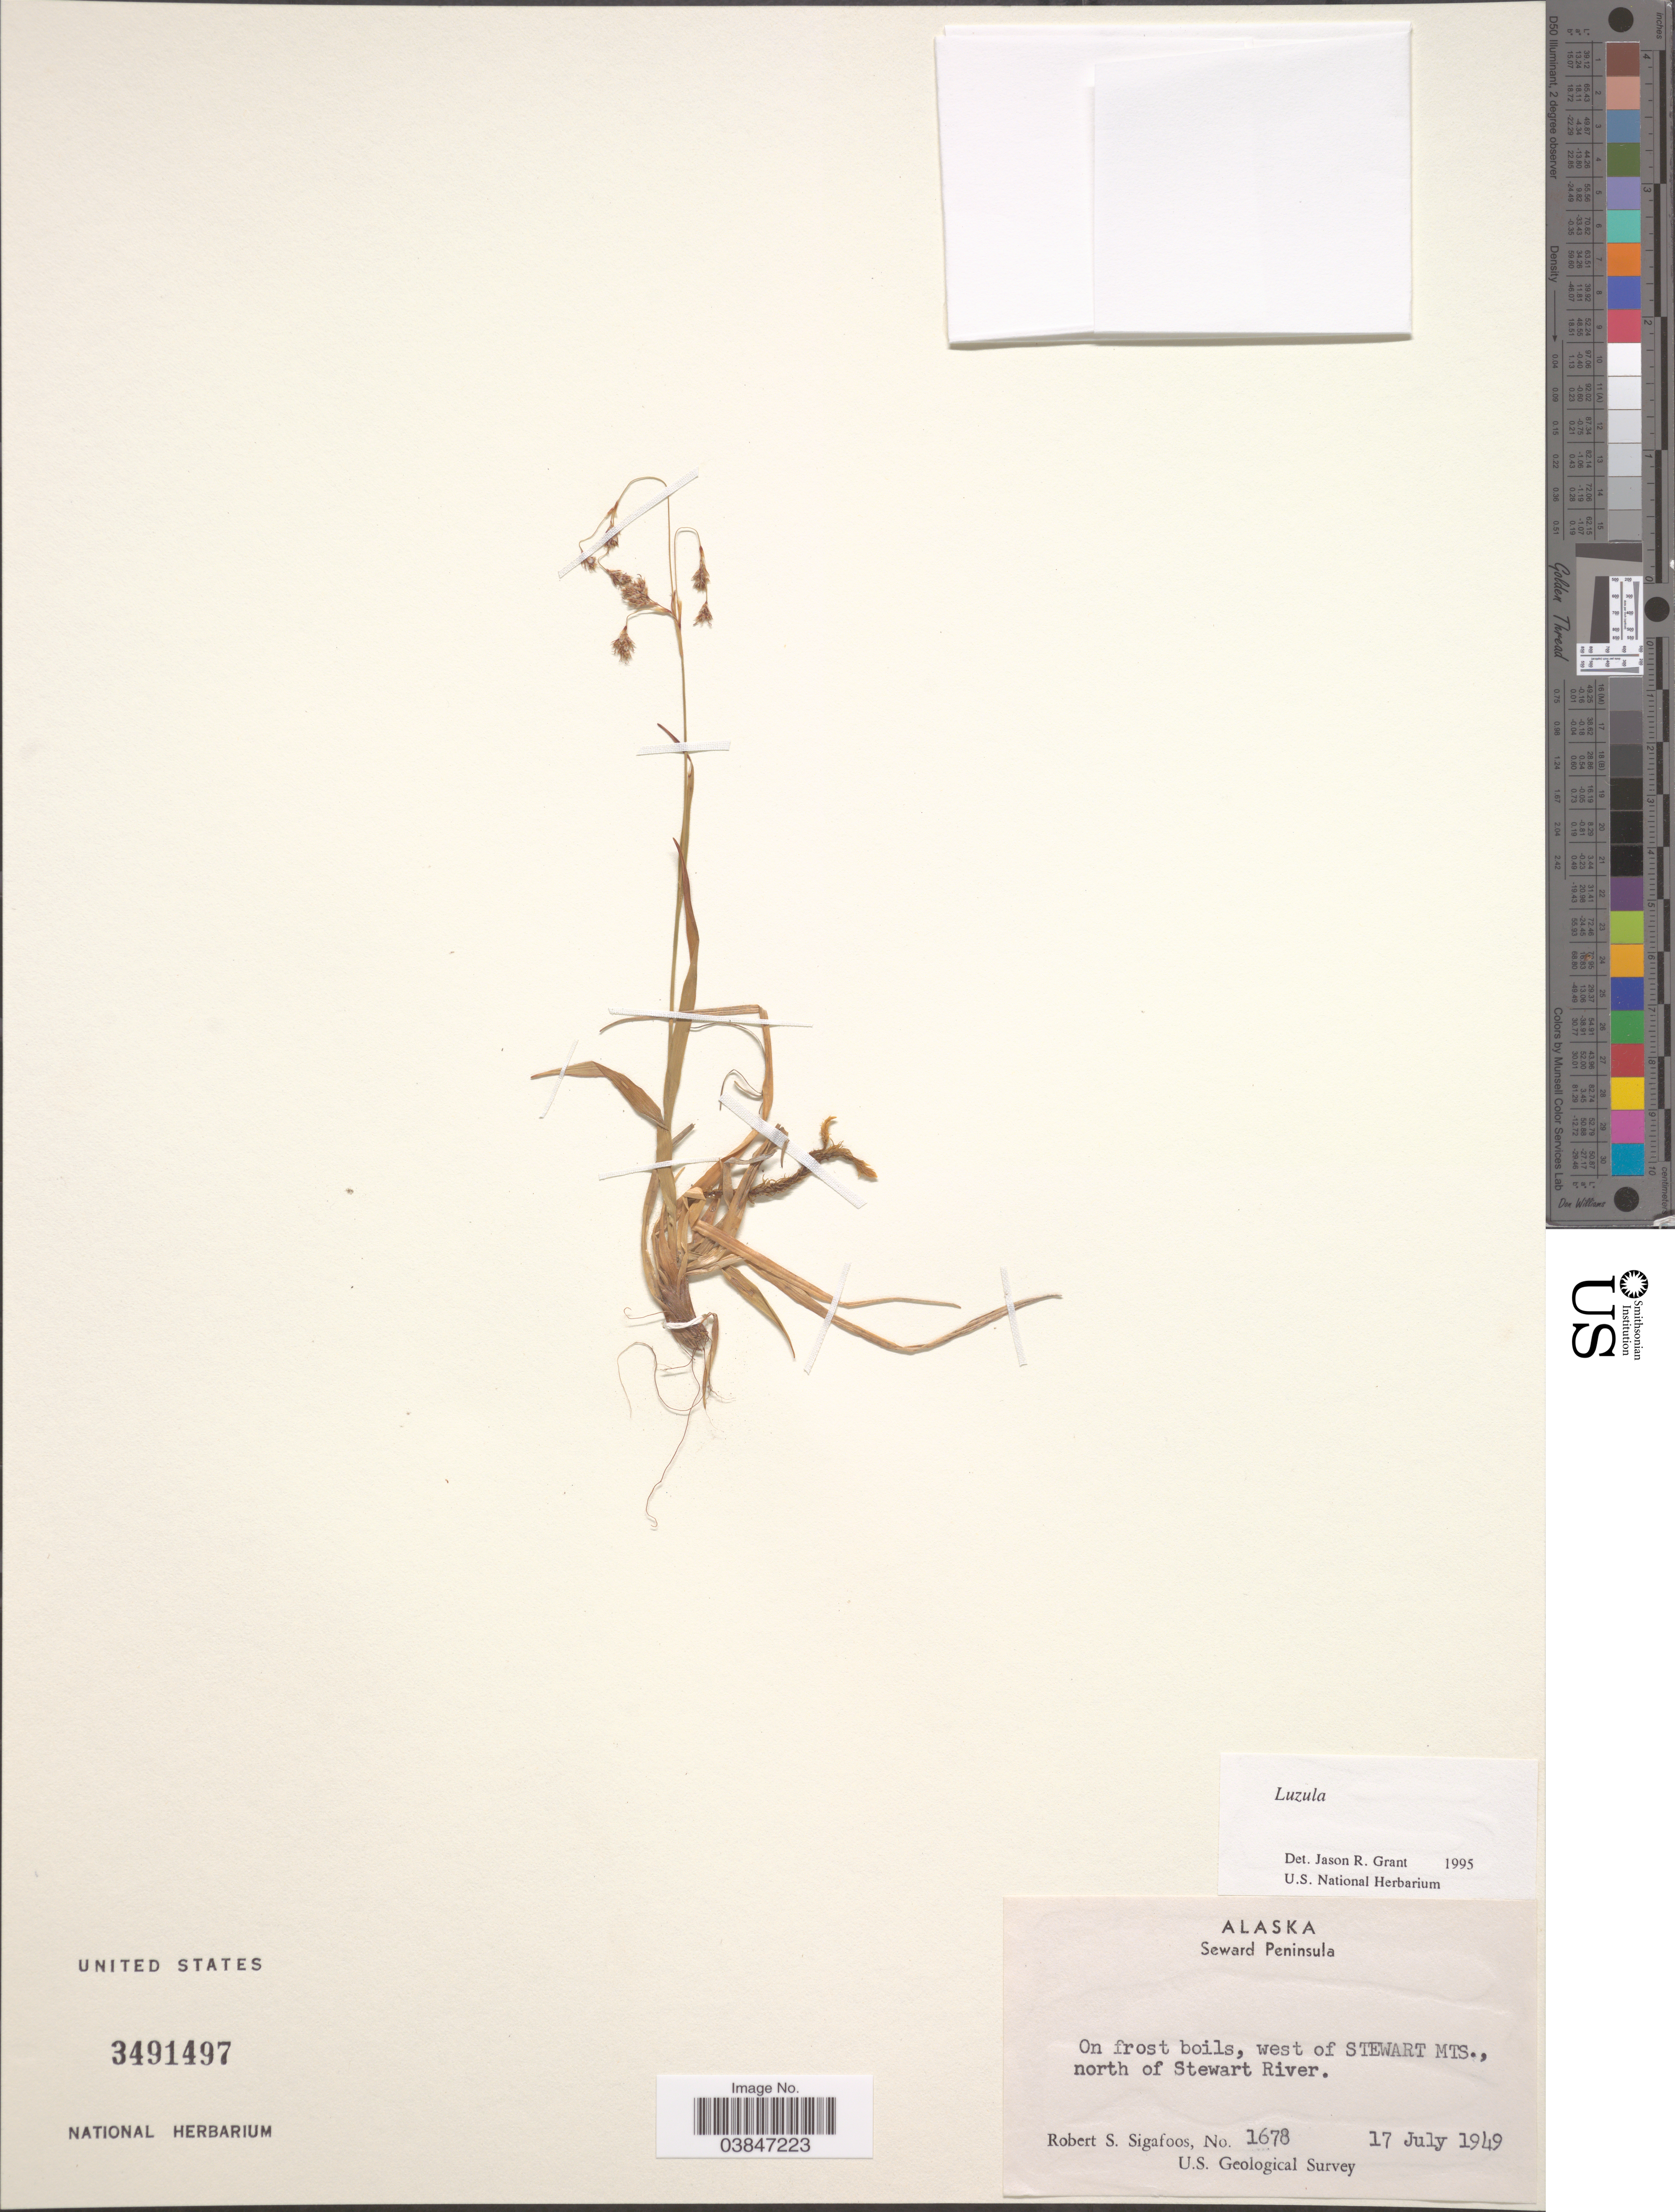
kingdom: Plantae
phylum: Tracheophyta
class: Liliopsida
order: Poales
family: Juncaceae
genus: Luzula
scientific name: Luzula sp.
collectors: R. Sigafoos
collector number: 1678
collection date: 1949-07-17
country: United States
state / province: Alaska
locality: Seward Peninsula. West of Stewart Mts., north of Stewart River.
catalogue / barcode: US 3491497